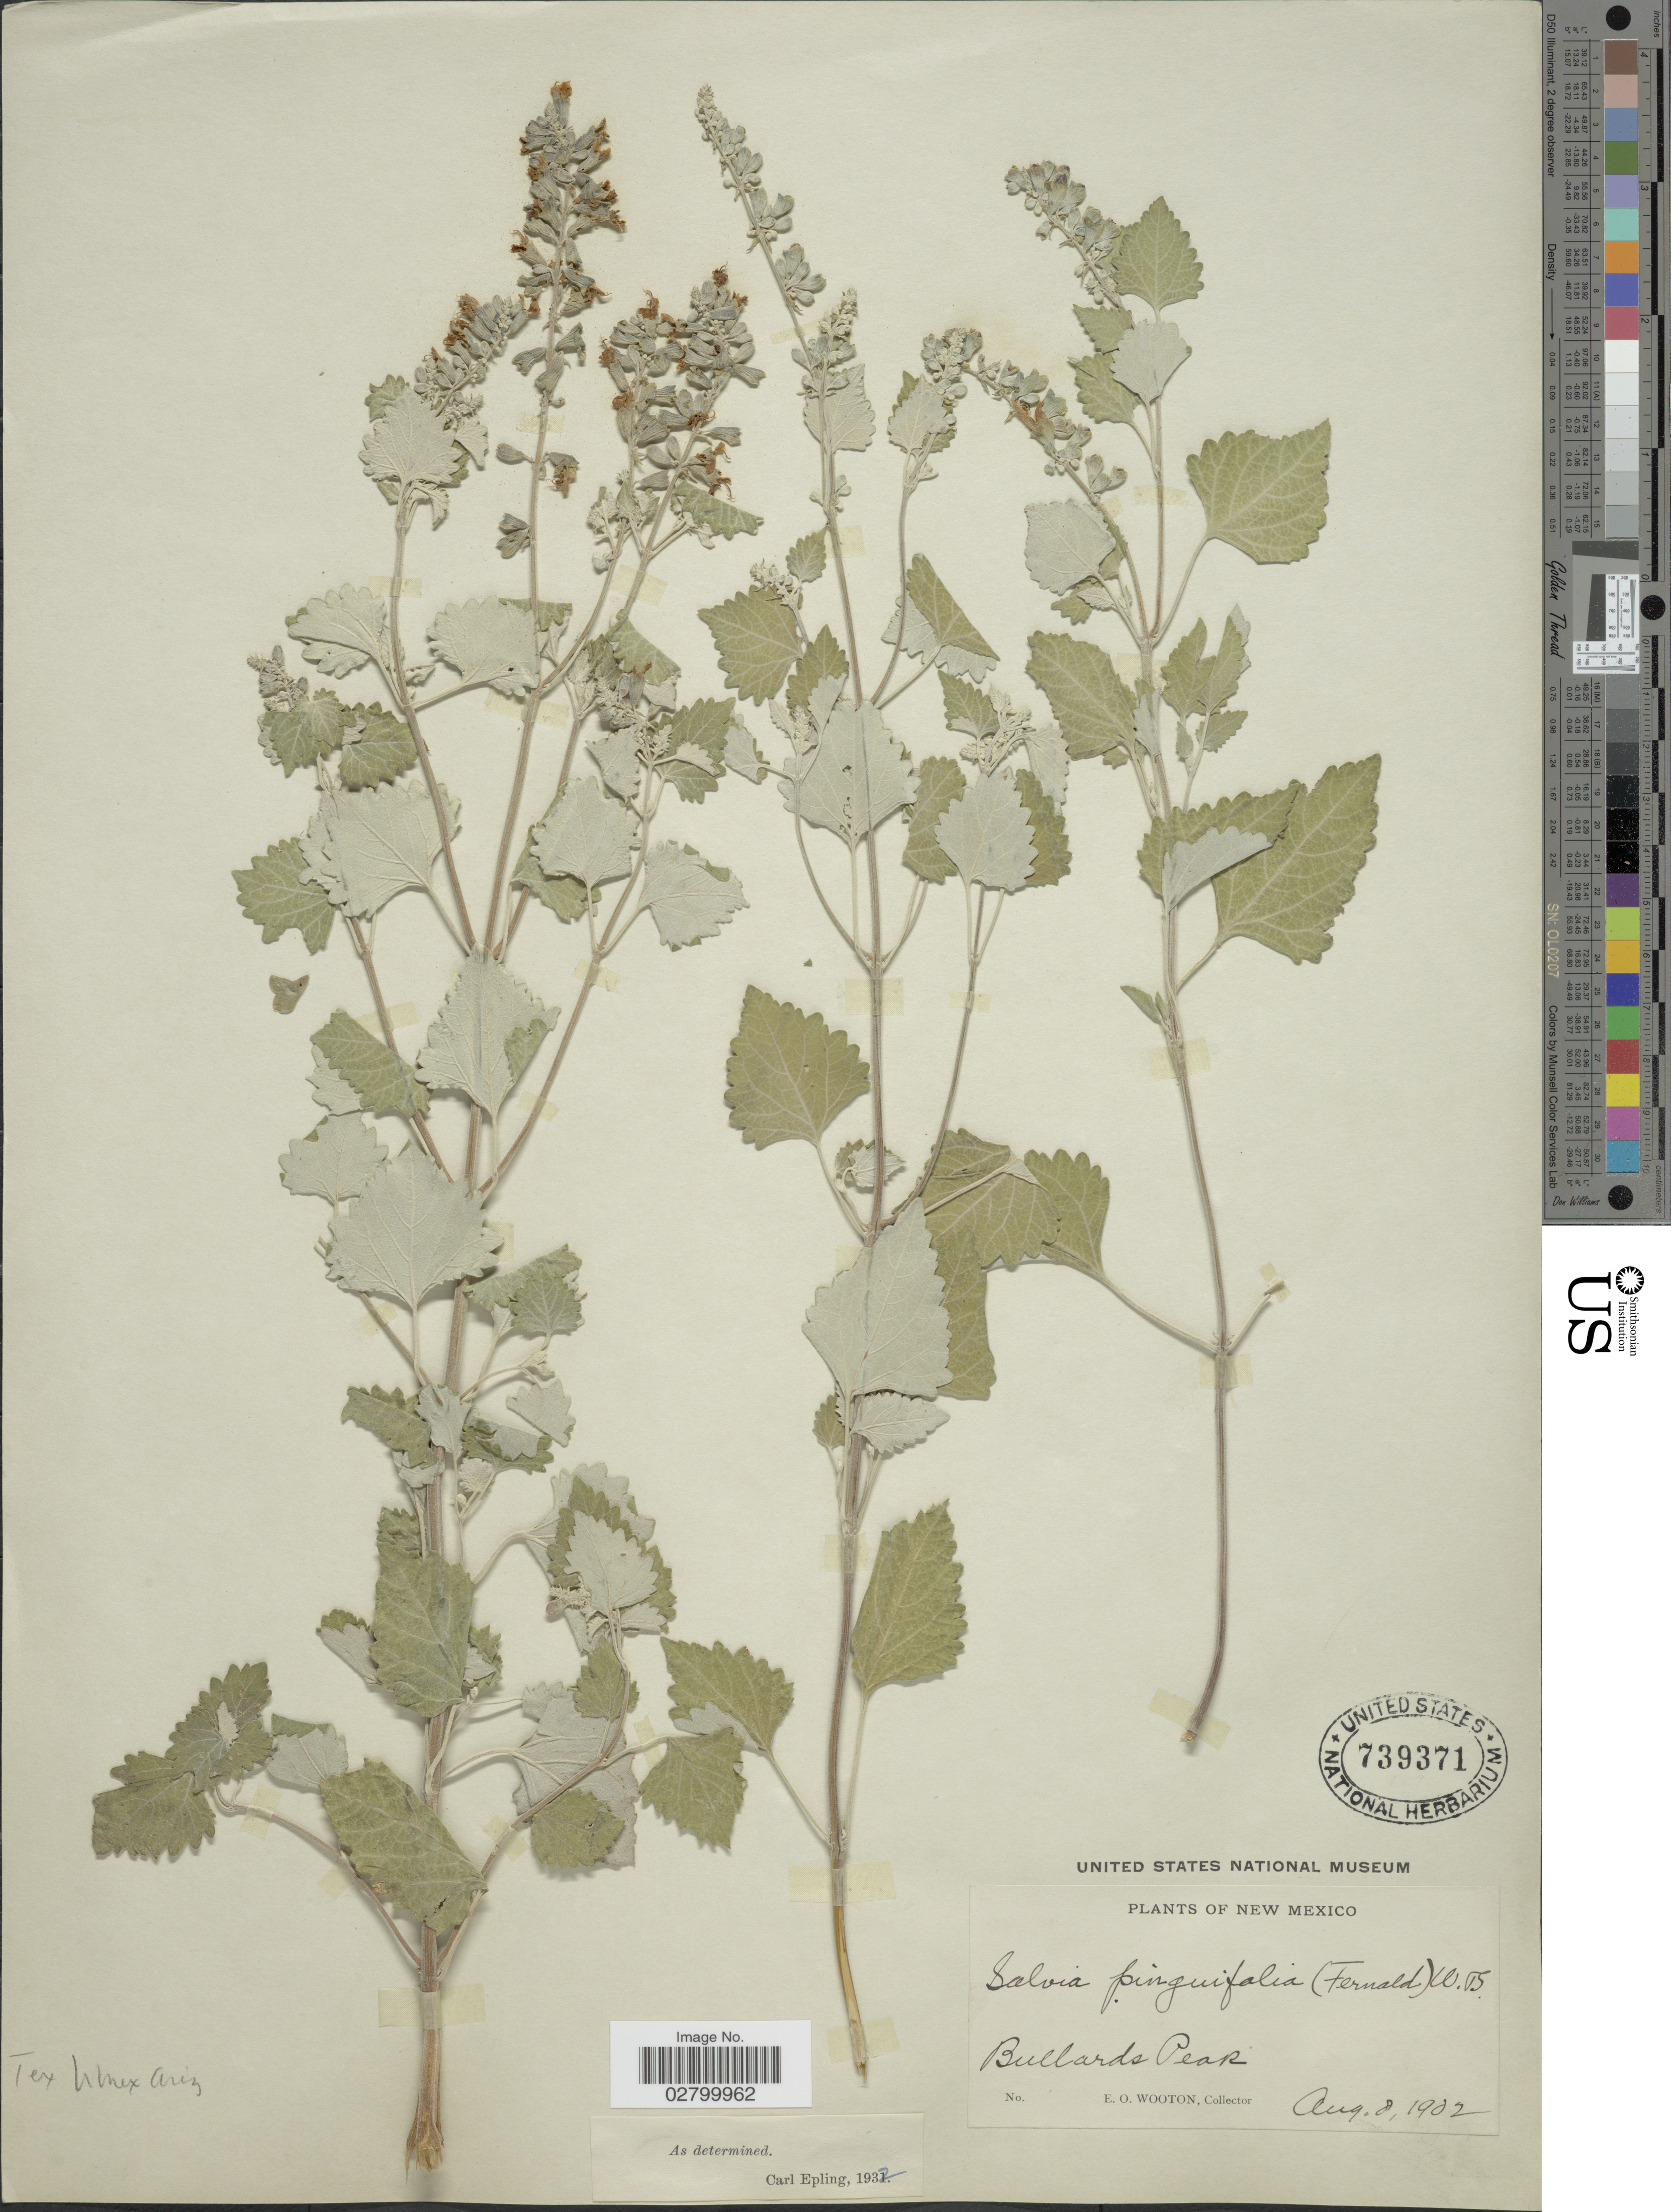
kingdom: Plantae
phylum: Tracheophyta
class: Magnoliopsida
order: Lamiales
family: Lamiaceae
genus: Salvia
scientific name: Salvia pinguifolia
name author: (Fernald) Wooton & Standl.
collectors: E. O. Wooton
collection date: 1902-08-08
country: United States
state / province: New Mexico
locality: Bullards Peak.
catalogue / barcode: US 739371